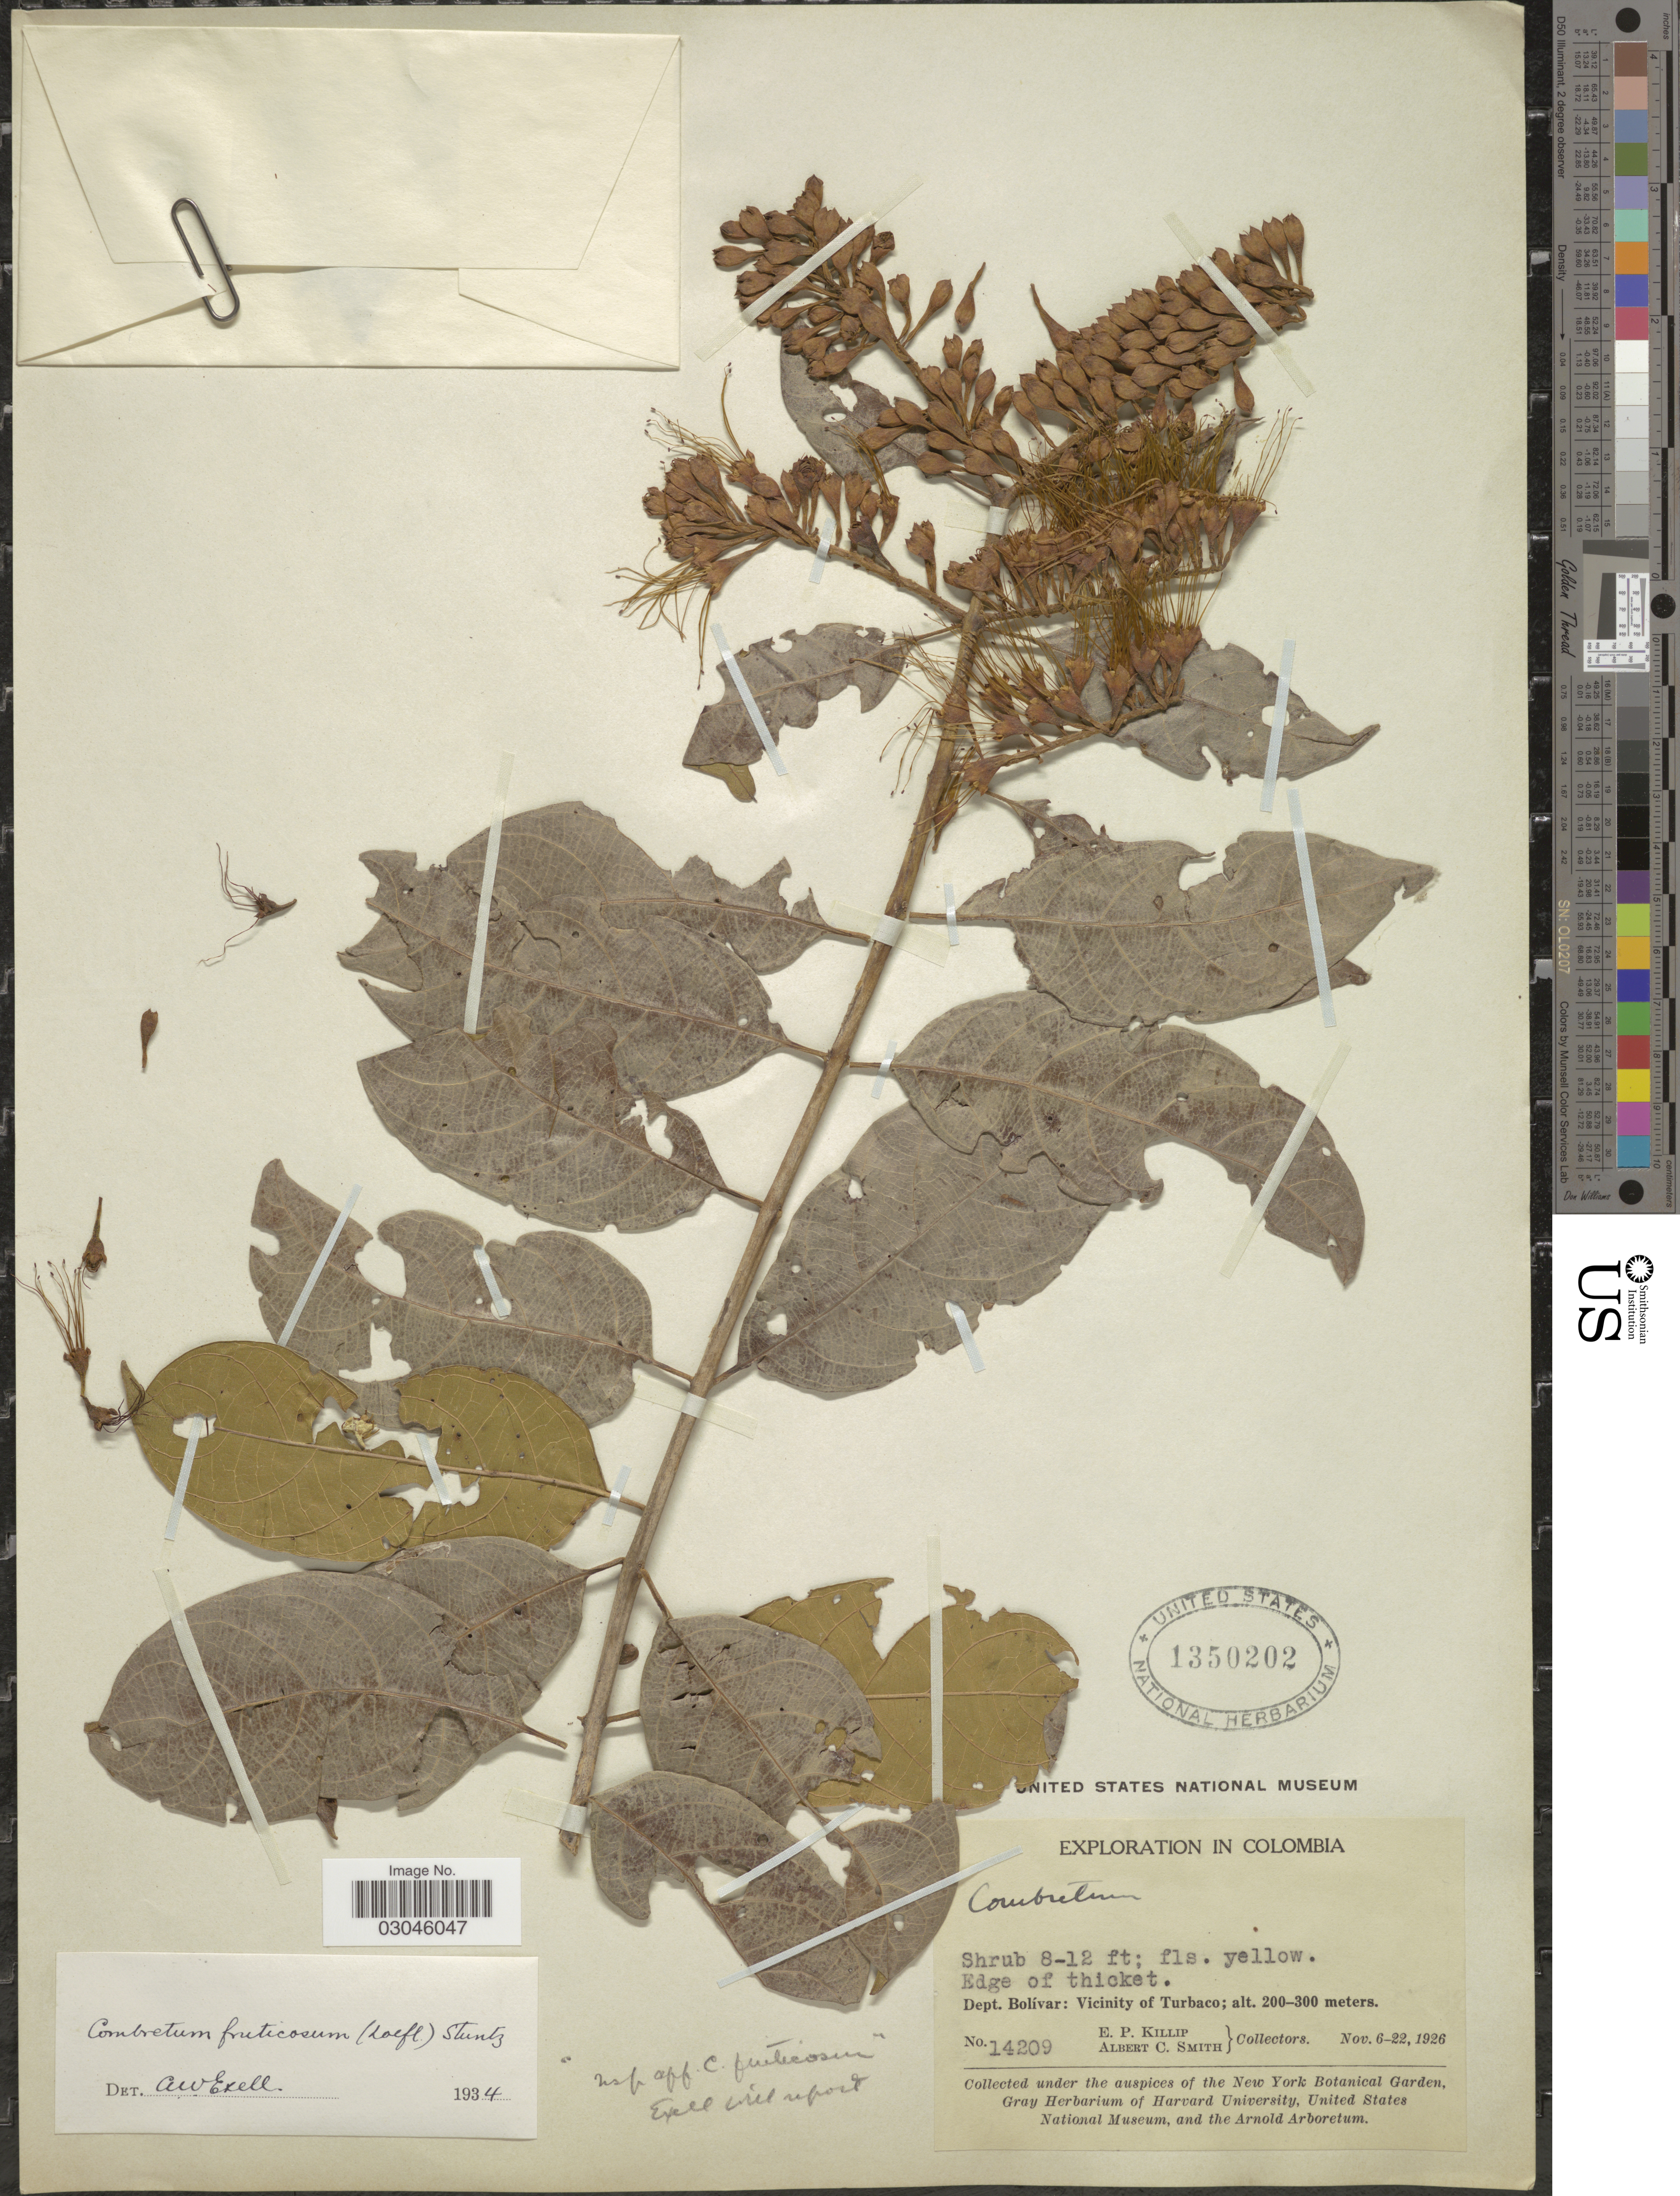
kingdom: Plantae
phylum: Tracheophyta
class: Magnoliopsida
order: Myrtales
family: Combretaceae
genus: Combretum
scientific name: Combretum fruticosum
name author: (Loefl.) Stuntz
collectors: E. P. Killip & A. C. Smith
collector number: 14209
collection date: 1926-11-06/1926-11-22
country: Colombia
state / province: Bolívar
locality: Dept. Bolívar: Vicinity of Turbaco.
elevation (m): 200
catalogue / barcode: US 1350202